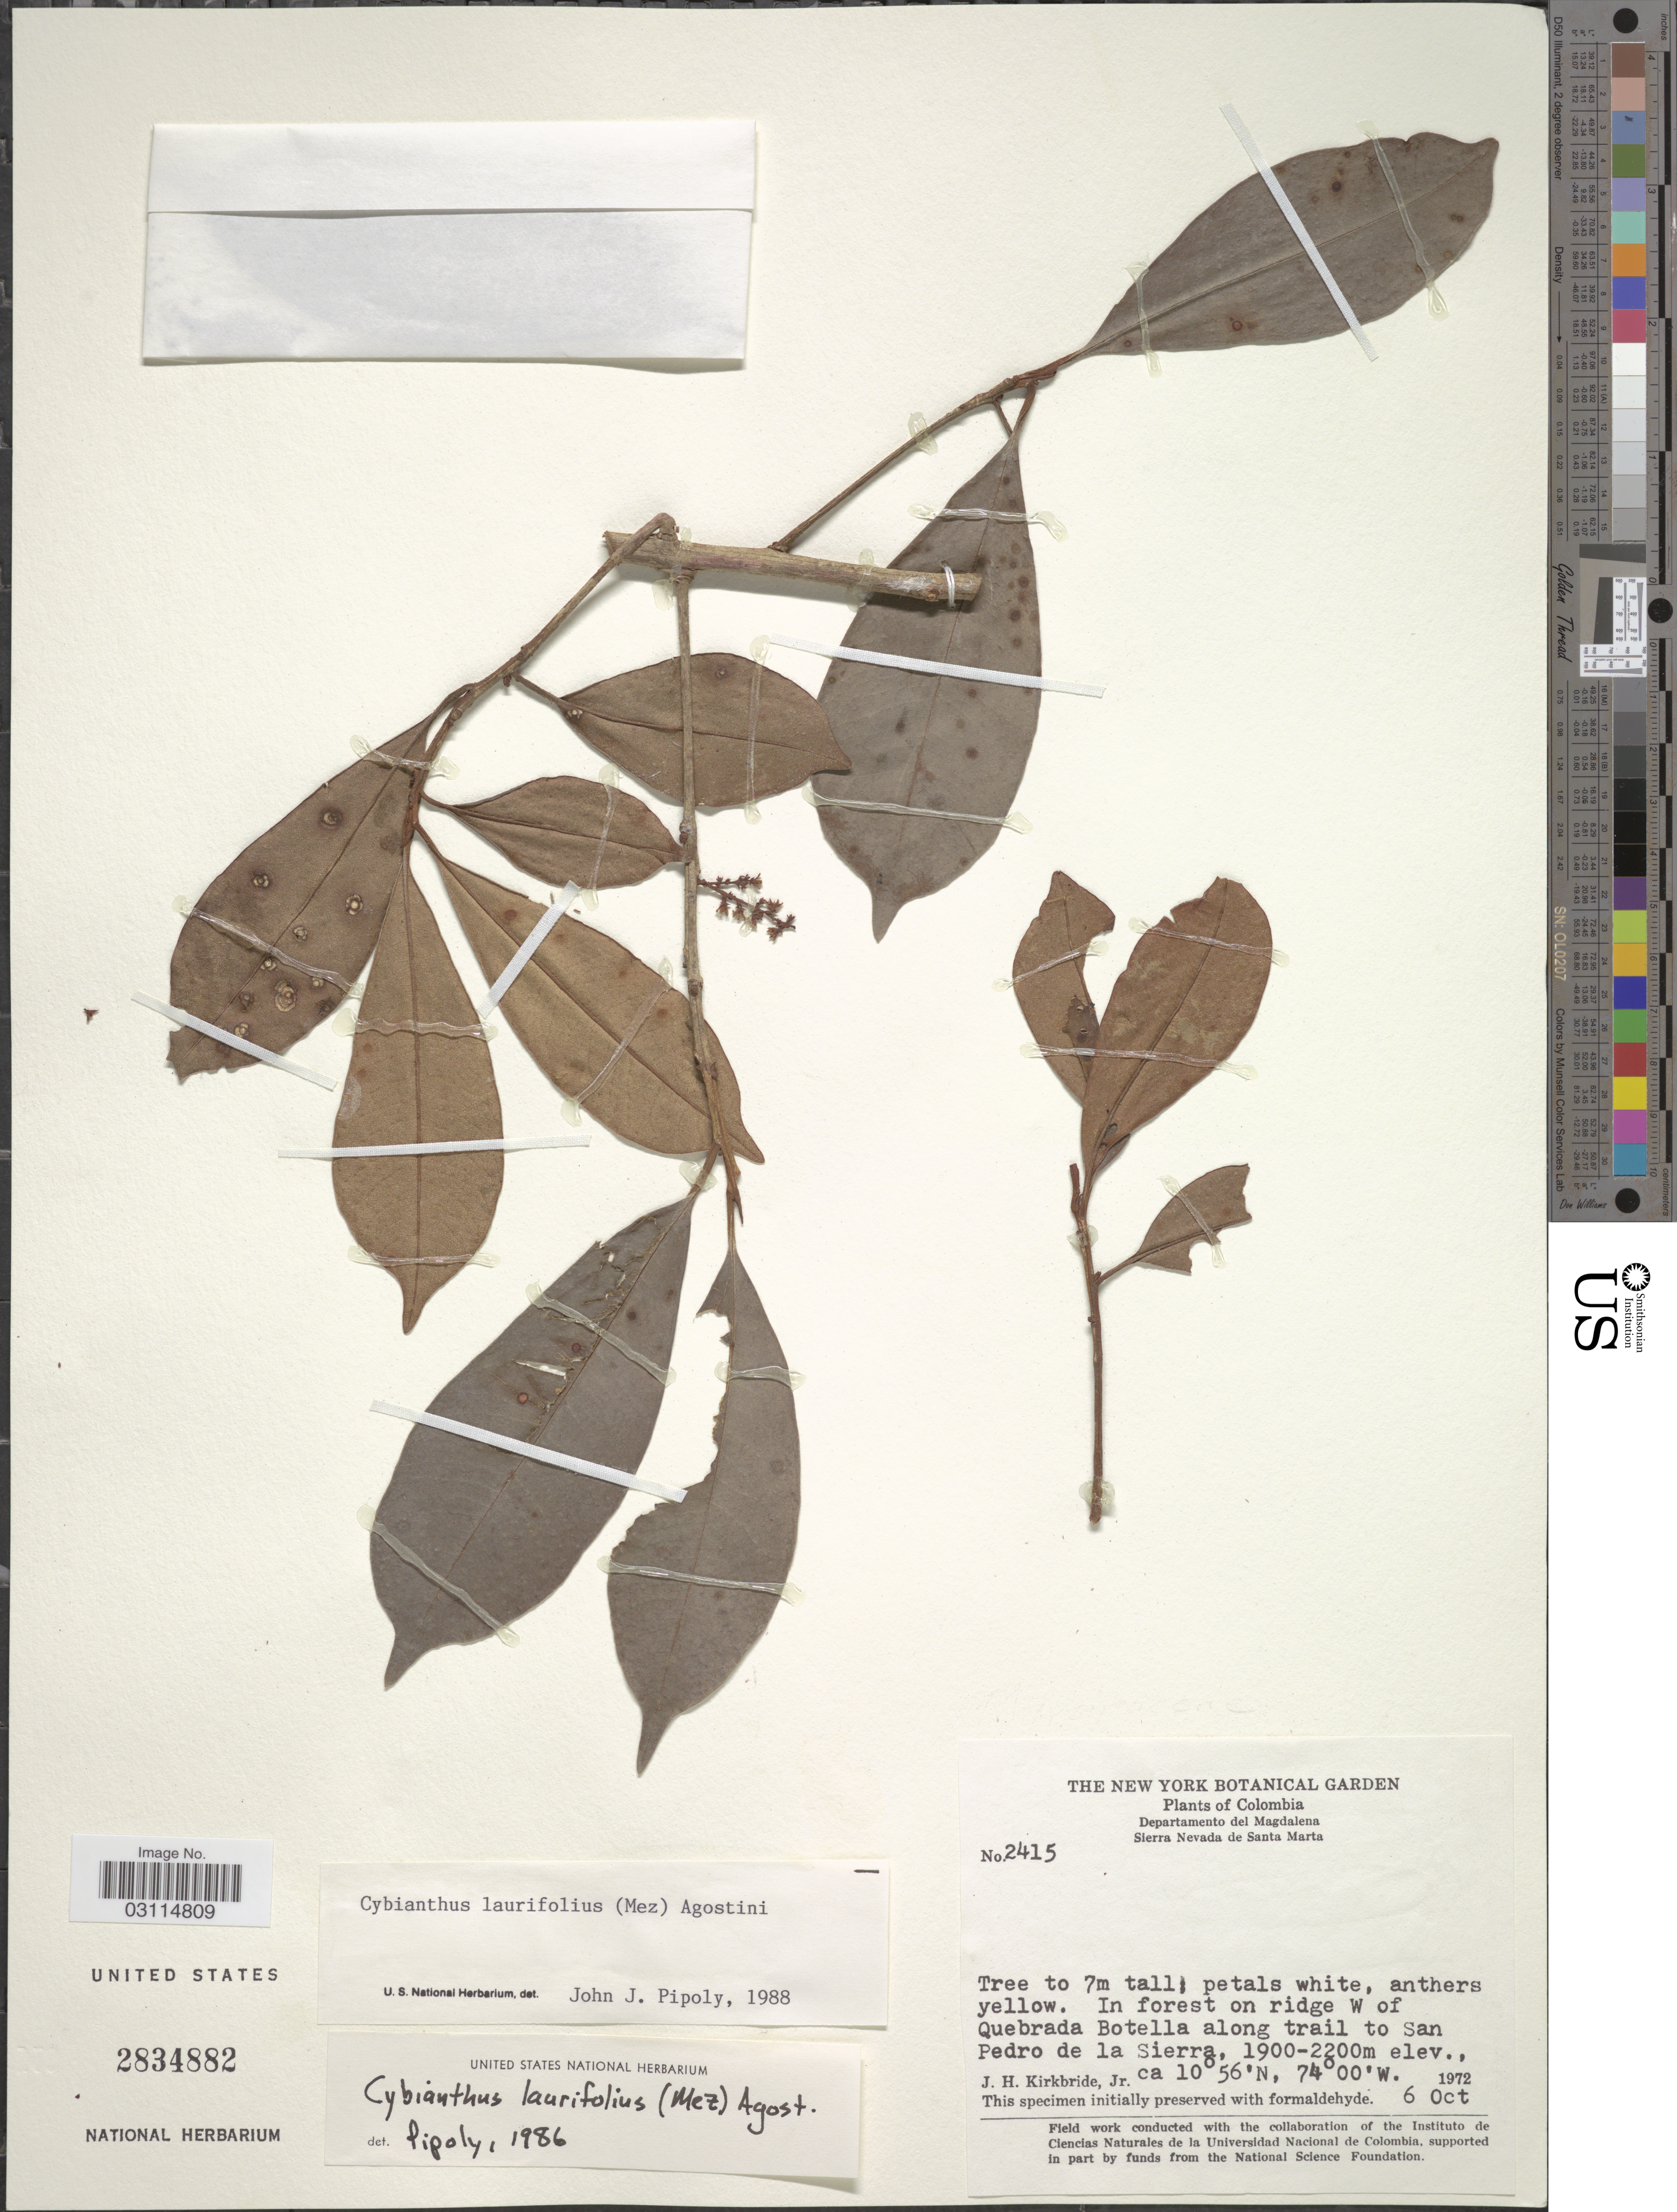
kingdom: Plantae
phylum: Tracheophyta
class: Magnoliopsida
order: Ericales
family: Primulaceae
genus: Cybianthus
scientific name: Cybianthus laurifolius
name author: (Mez) G. Agostini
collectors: J. H. Kirkbride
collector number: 2415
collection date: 1972-10-06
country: Colombia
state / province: Magdalena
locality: Departamento del Magdalena. Sierra Nevada de Santa Marta. In forest on ridge W of Quebrada Botella along trail to San Pedro de la Sierra.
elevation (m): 1900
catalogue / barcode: US 2834882